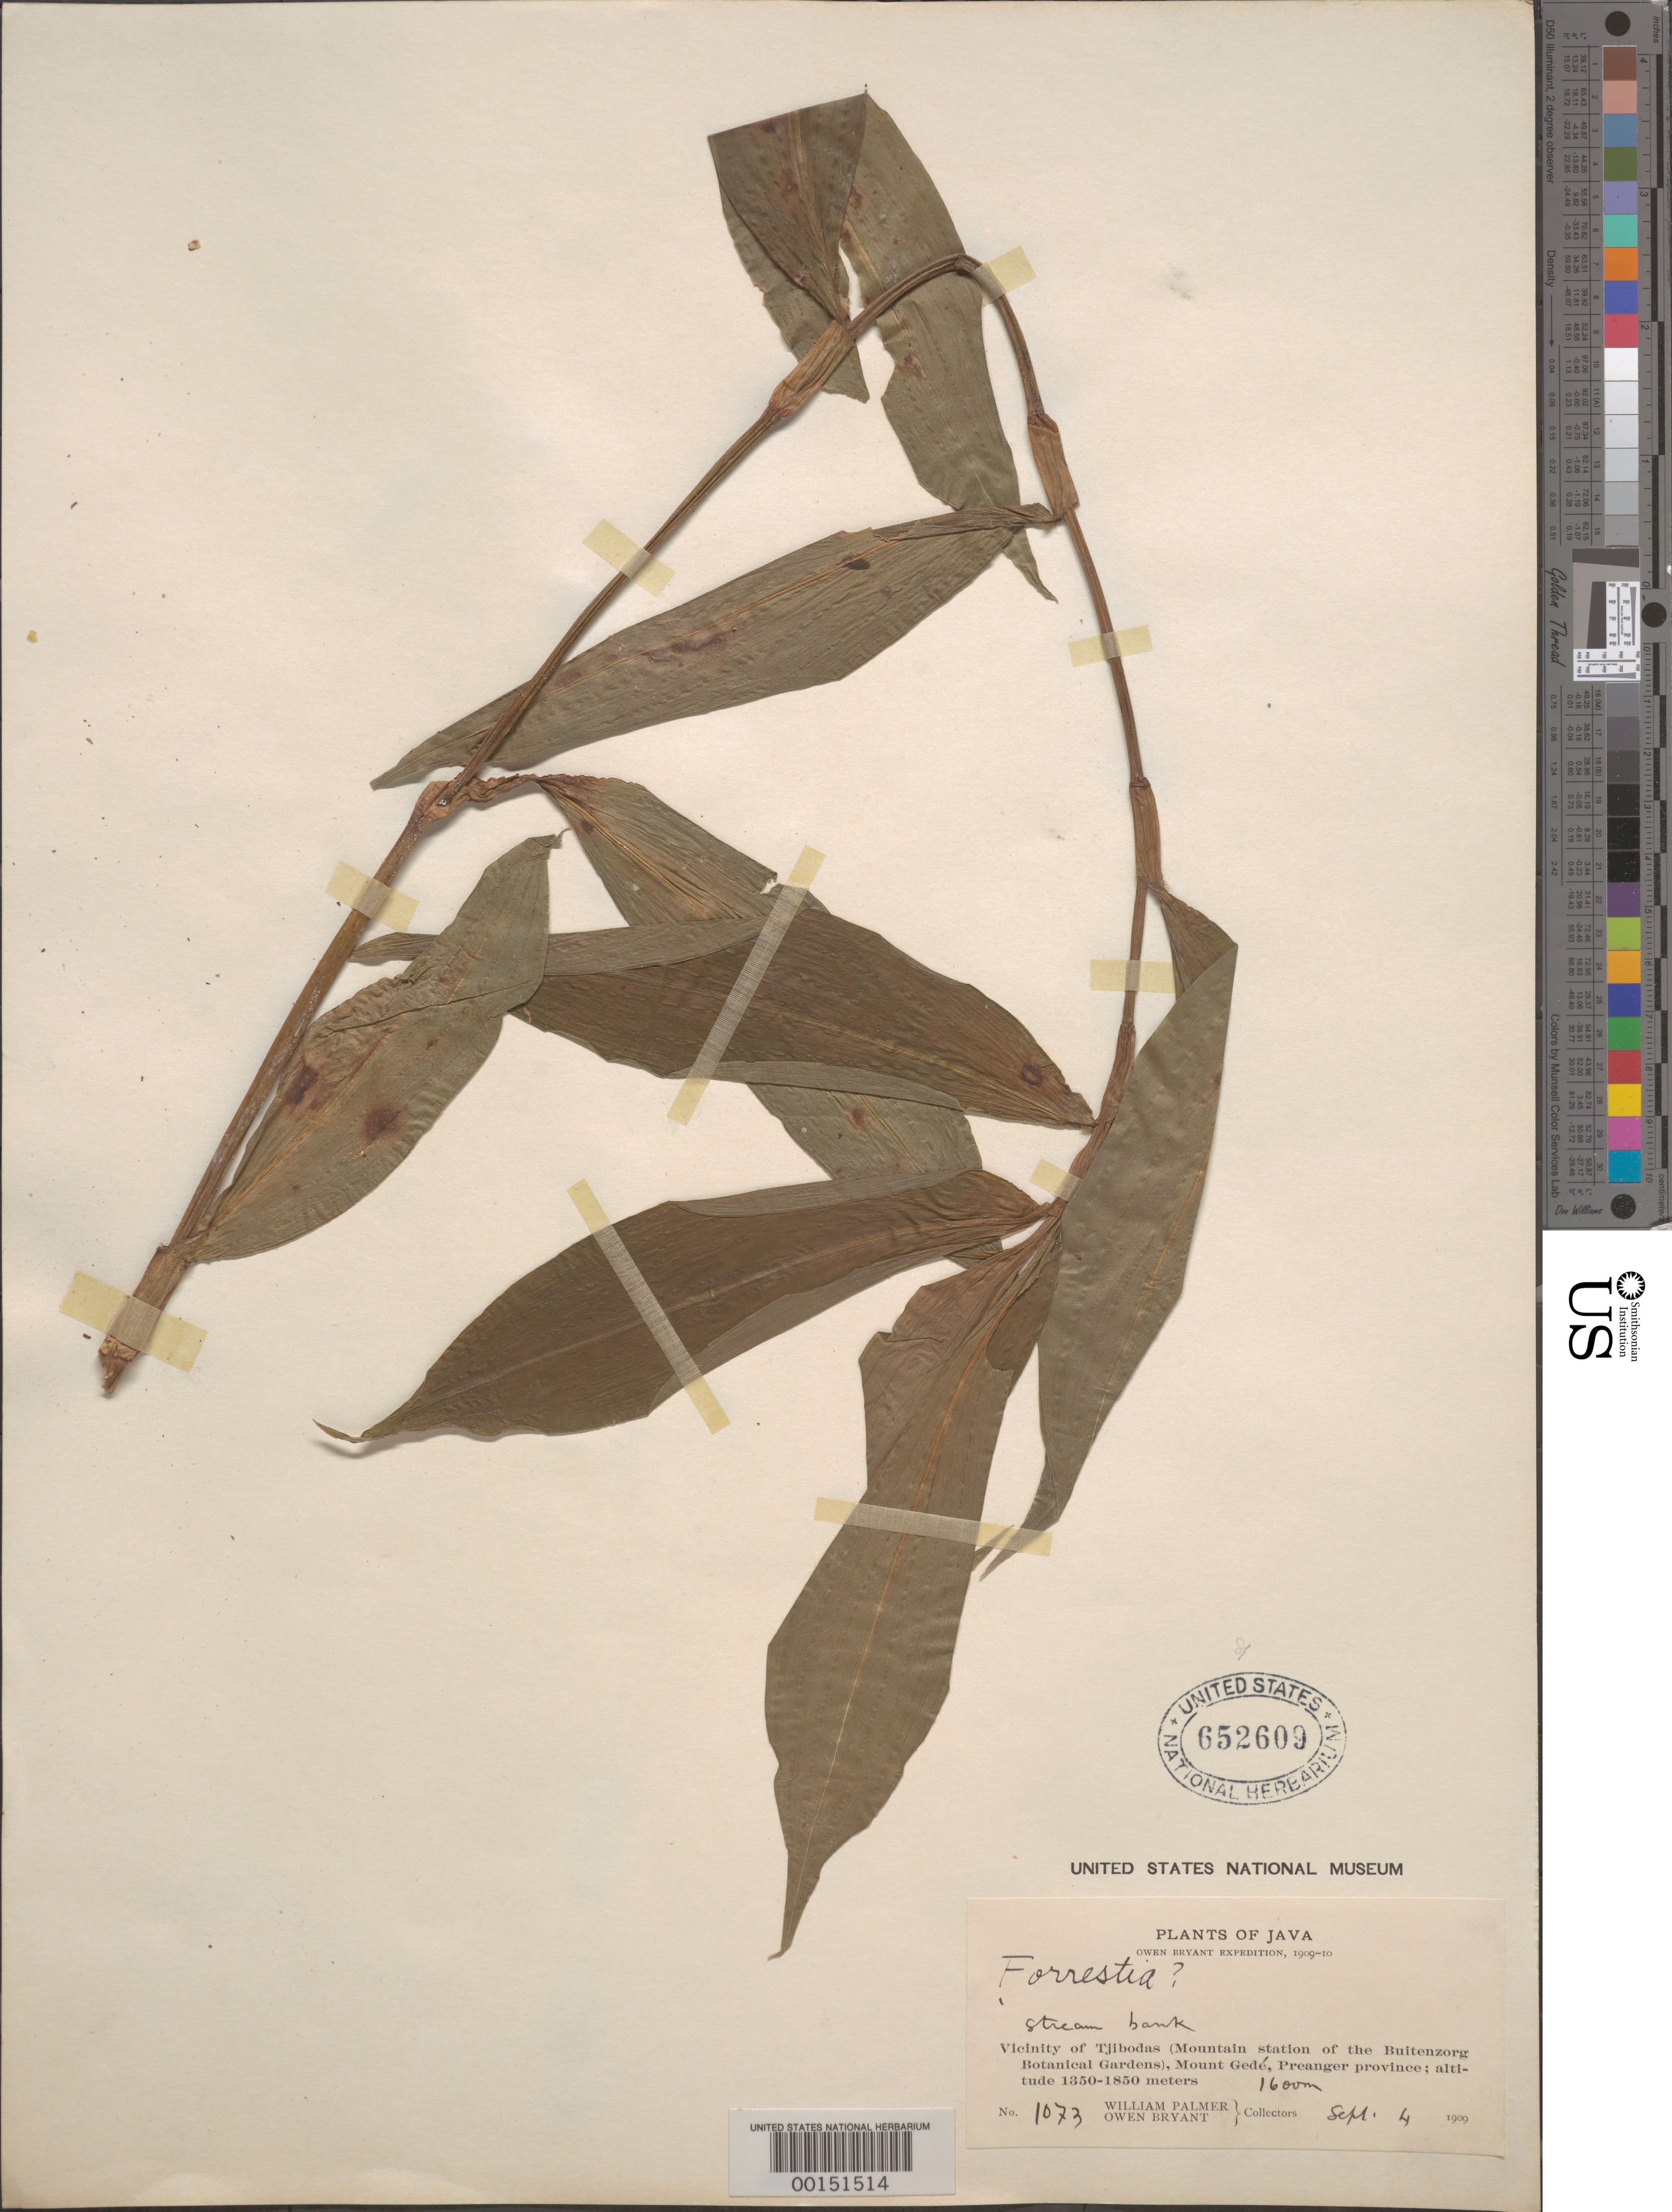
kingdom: Plantae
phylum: Tracheophyta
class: Liliopsida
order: Commelinales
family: Commelinaceae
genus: Amischotolype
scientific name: Amischotolype sp.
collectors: W. Palmer & O. Bryant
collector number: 1073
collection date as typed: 04 Sep 1909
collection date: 1909-09-04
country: Indonesia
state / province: Java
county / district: Jawa Barat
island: Java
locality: Tjibodas, Mount Gede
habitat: Stream bank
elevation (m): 1600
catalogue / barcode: US 652609